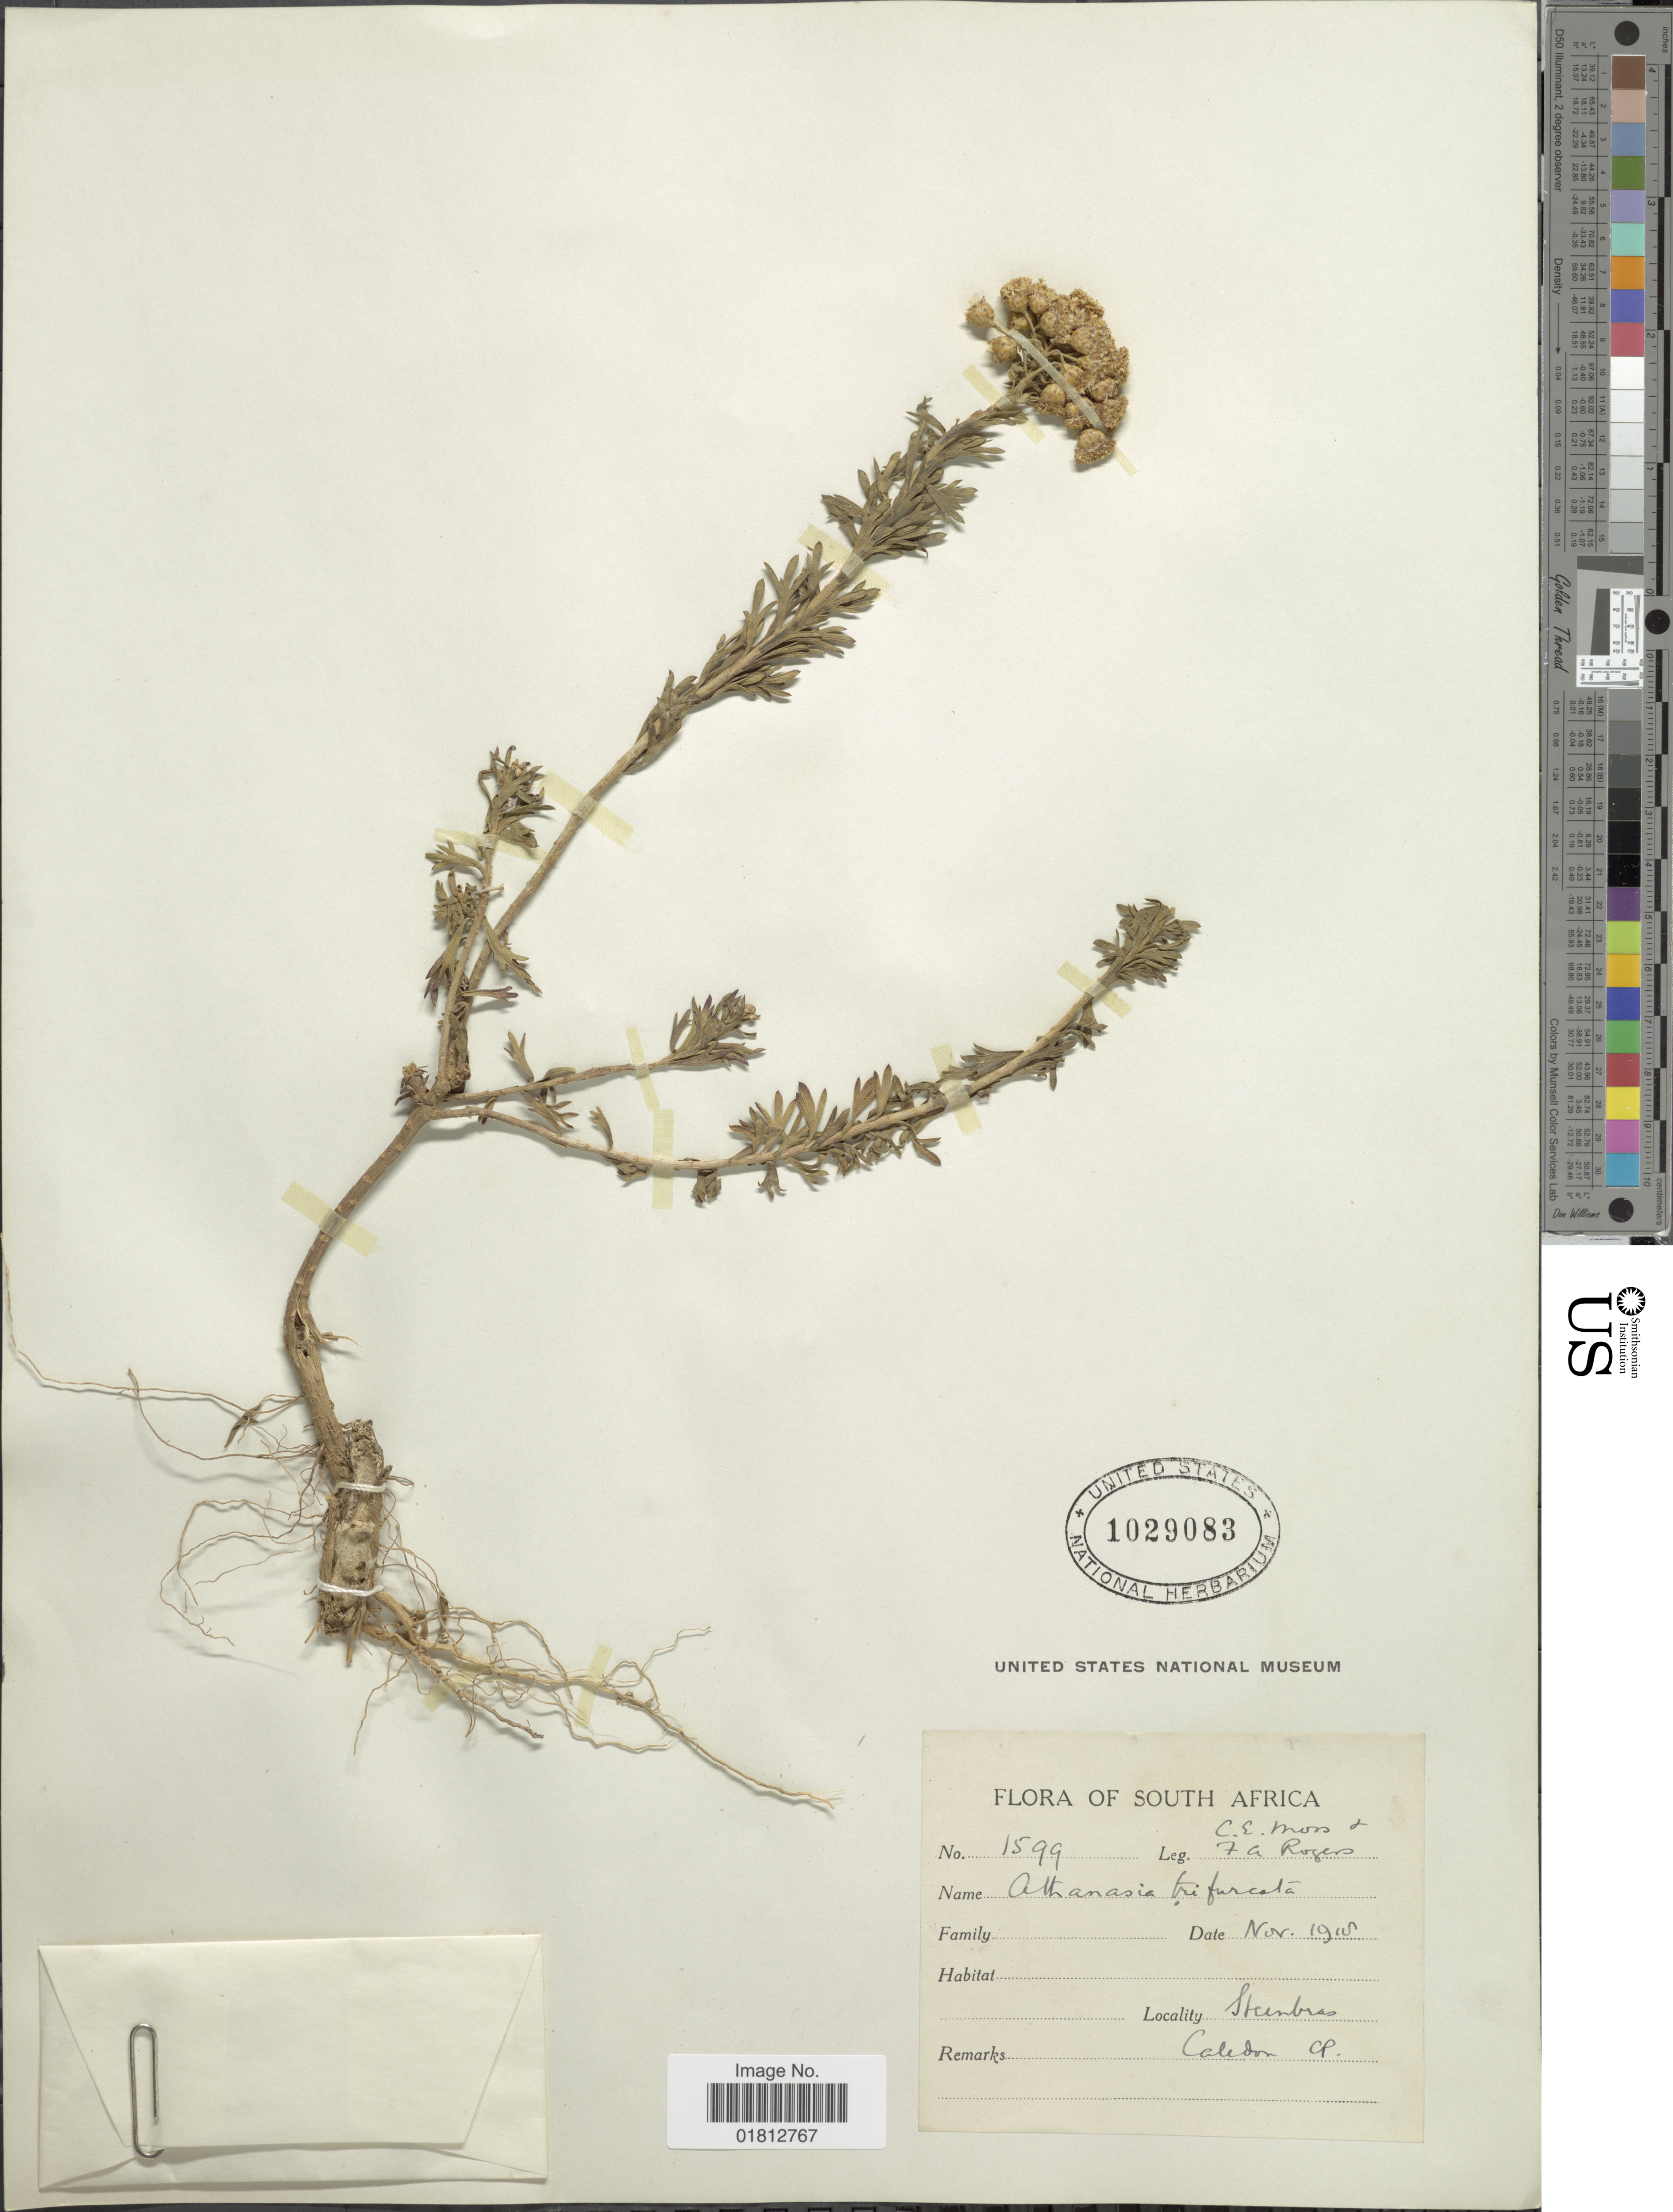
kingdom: Plantae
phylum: Tracheophyta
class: Magnoliopsida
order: Asterales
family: Asteraceae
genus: Athanasia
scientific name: Athanasia trifurcata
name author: (L.) L.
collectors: Mors & F. A. Rogers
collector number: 1599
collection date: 1918-11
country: South Africa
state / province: Western Cape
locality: Steenbras, Caledon, CP. [Cape Province]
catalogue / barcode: US 1029083